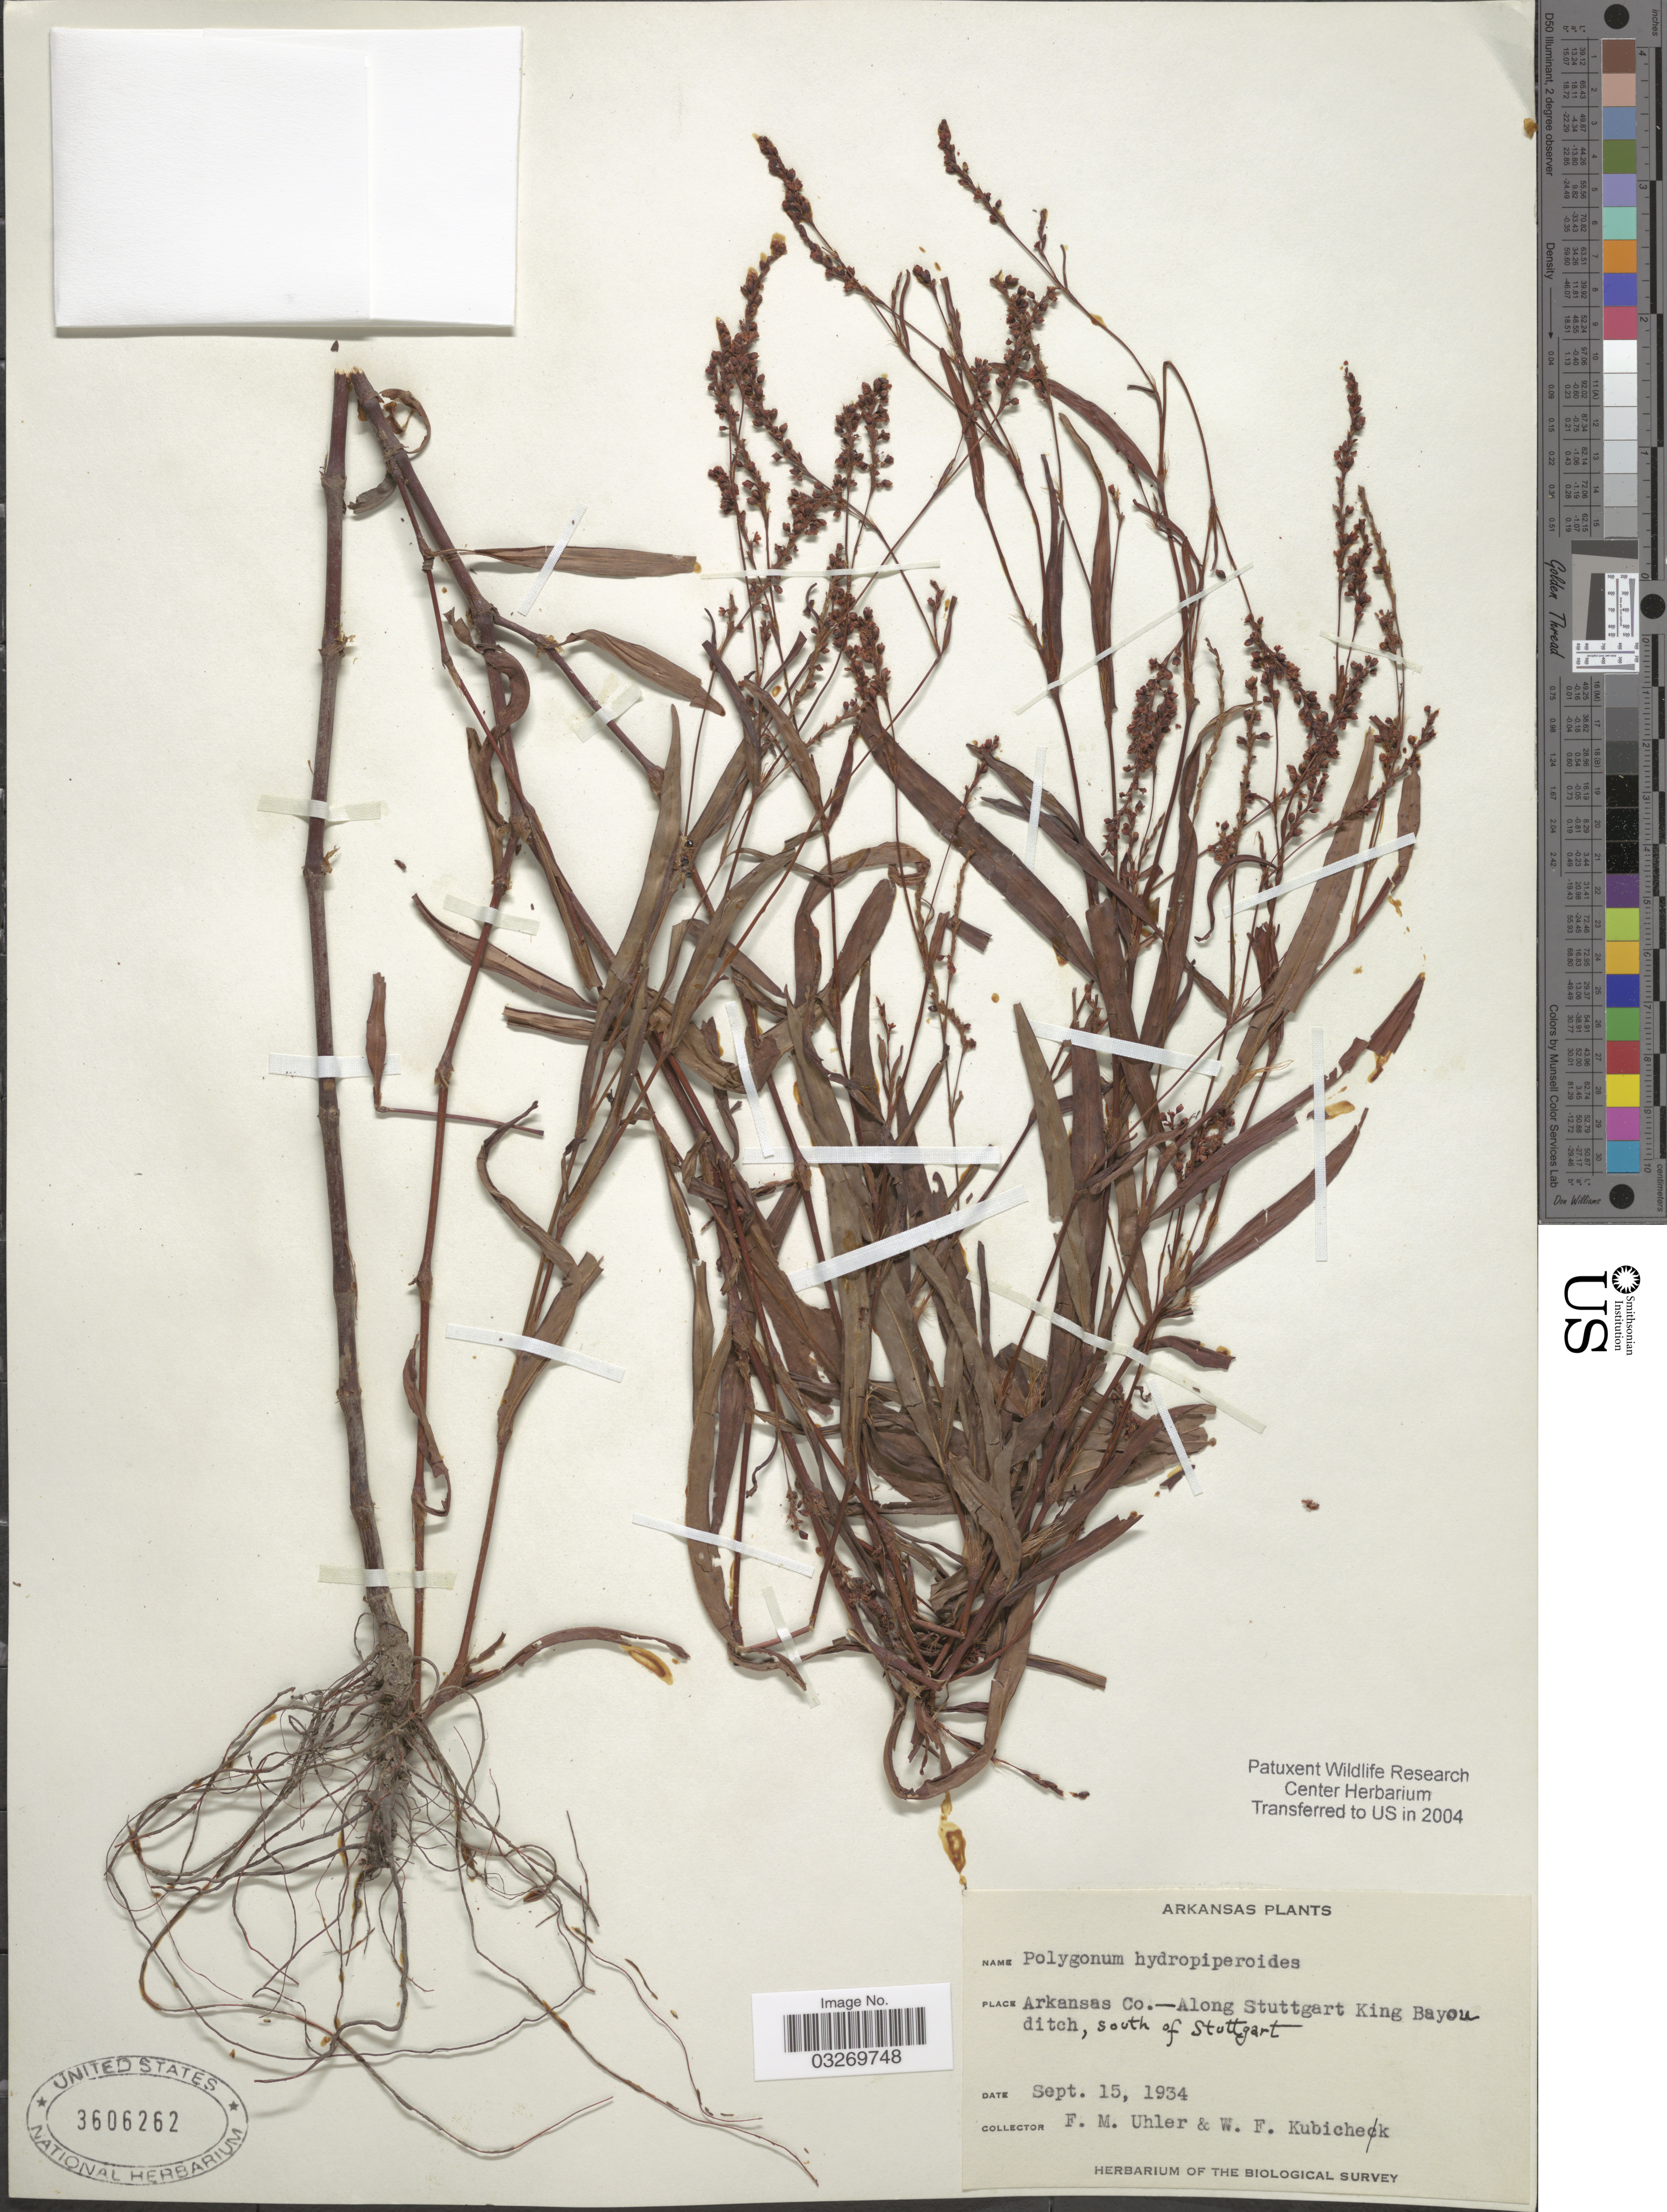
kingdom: Plantae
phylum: Tracheophyta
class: Magnoliopsida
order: Caryophyllales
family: Polygonaceae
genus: Persicaria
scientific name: Persicaria hydropiperoides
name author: (Michx.) Small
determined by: Atha, D. E.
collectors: F. M. Uhler & W. Kubichek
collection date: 1934-09-15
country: United States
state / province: Arkansas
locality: Arkansas Co.- Along Stuttgart King Bayou ditch, south of Stuttgart.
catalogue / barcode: US 3606262